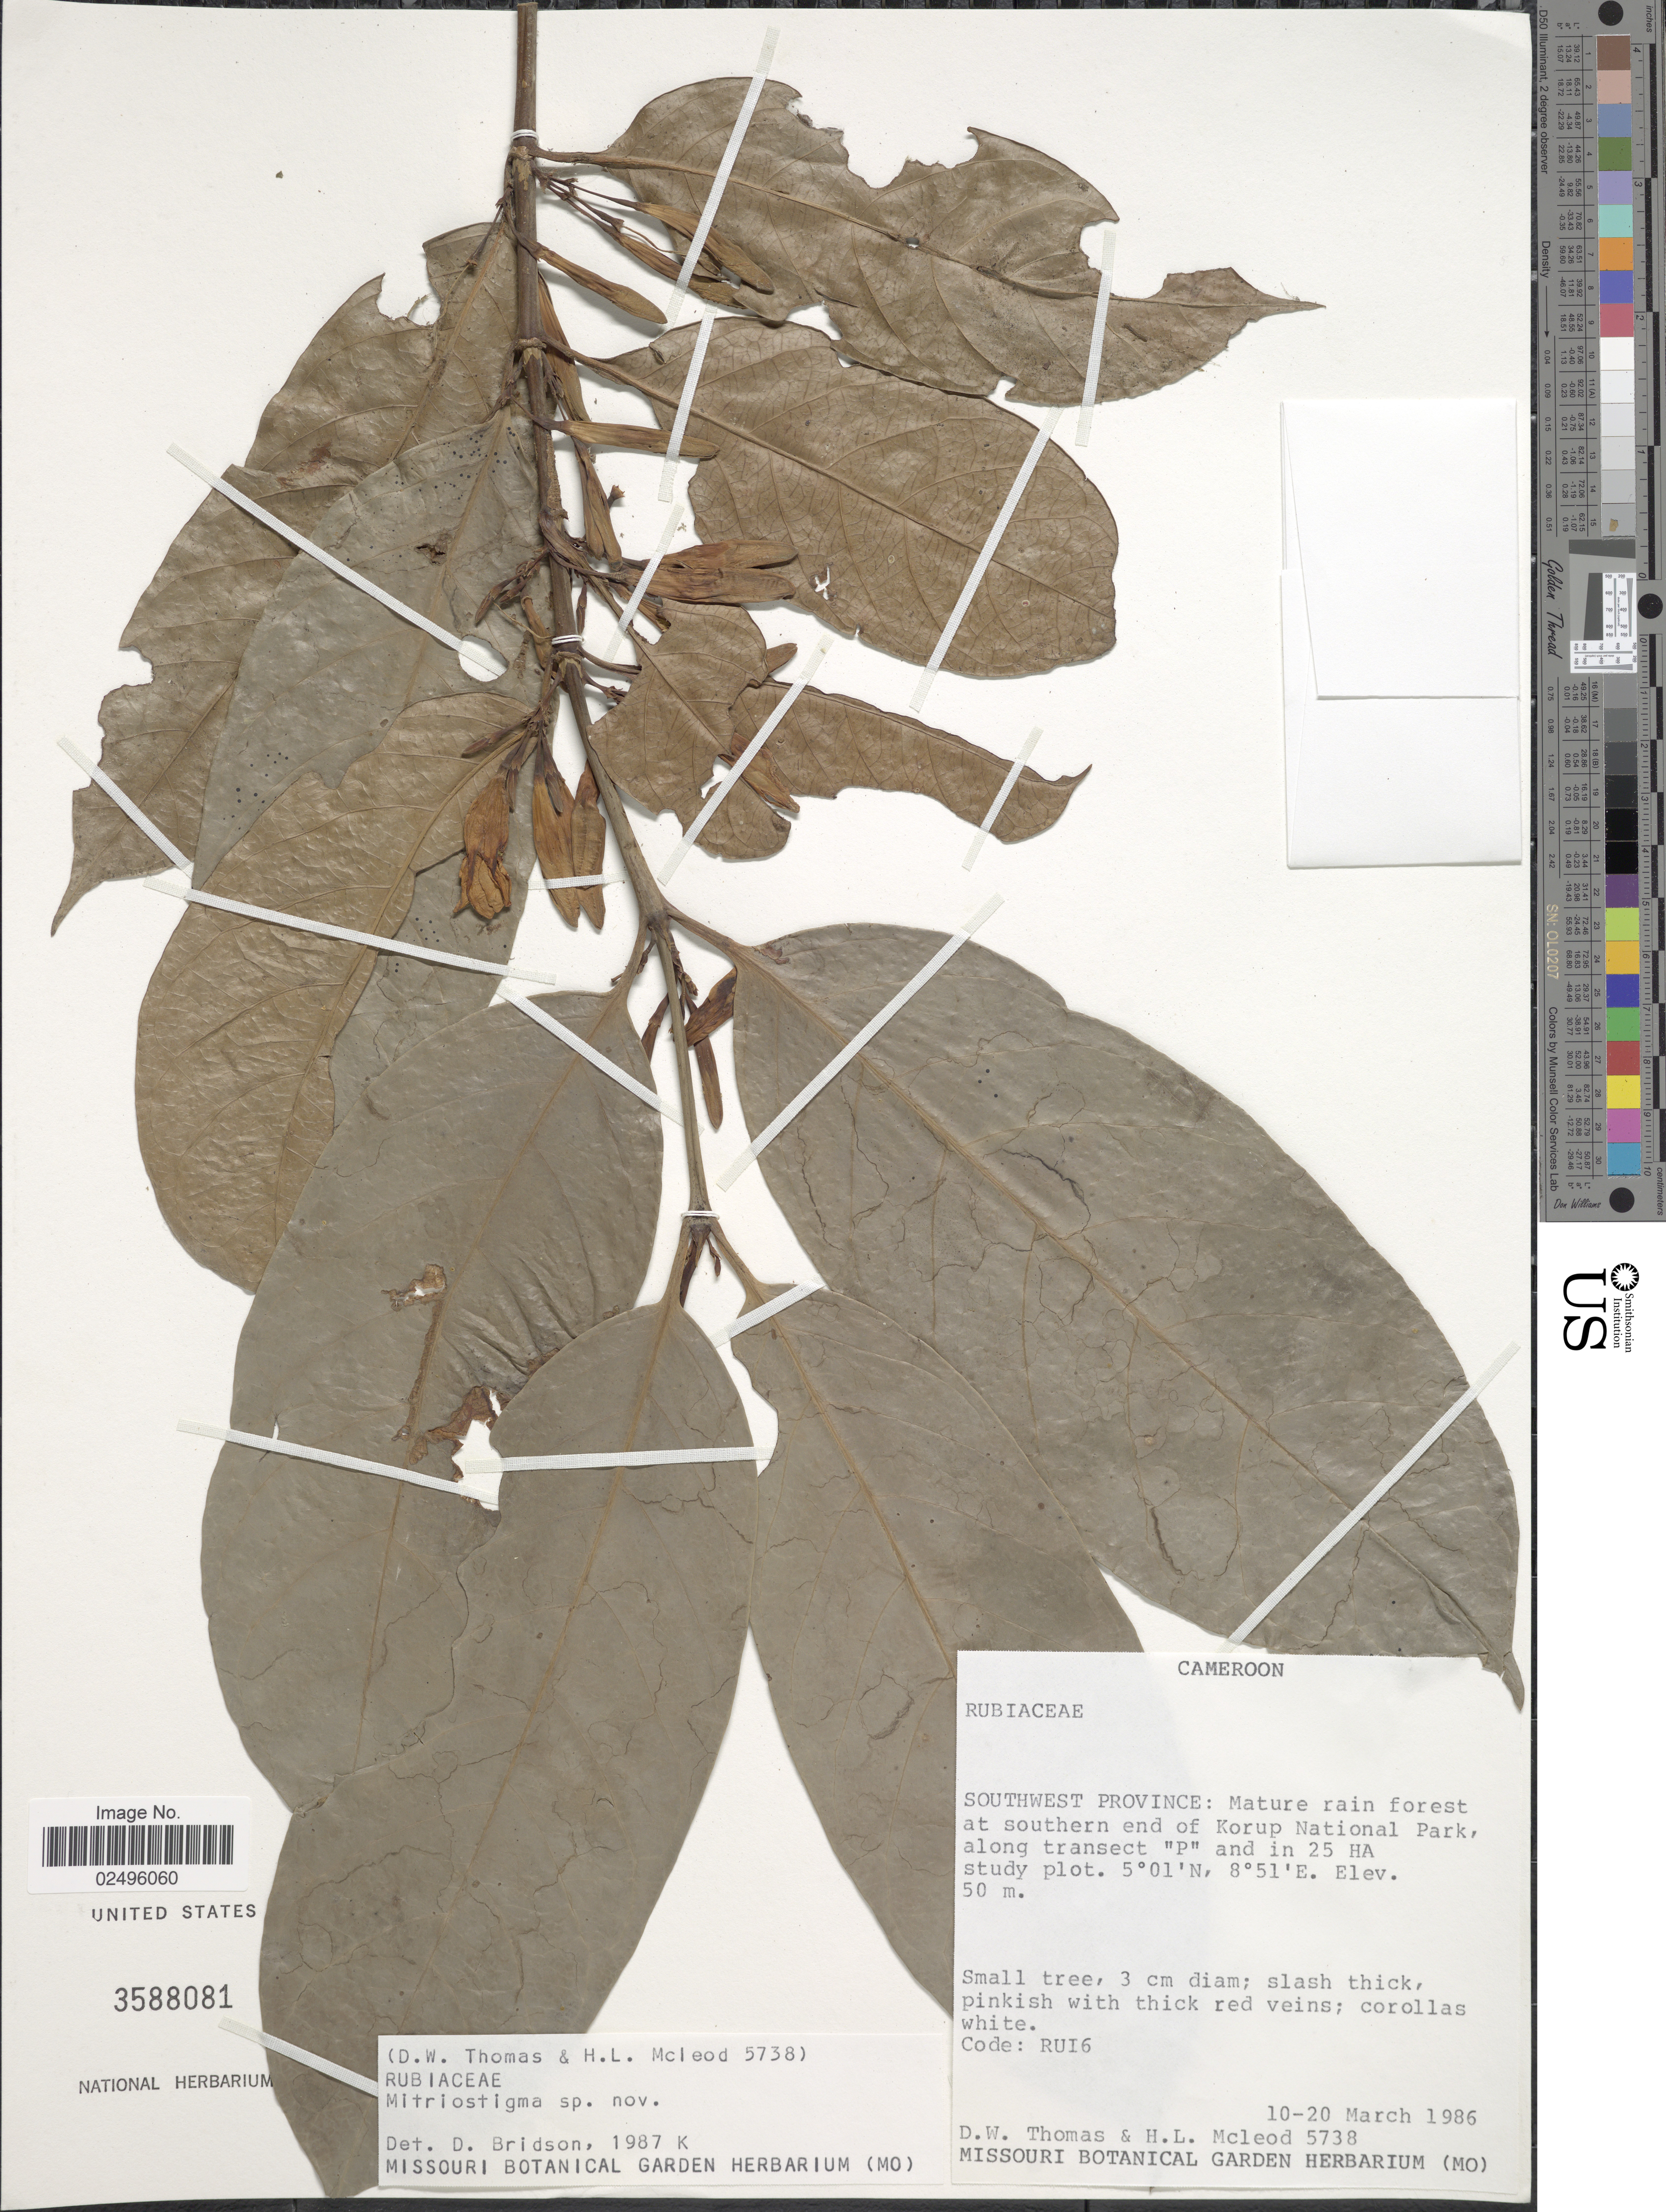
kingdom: Plantae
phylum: Tracheophyta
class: Magnoliopsida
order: Gentianales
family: Rubiaceae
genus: Mitriostigma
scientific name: Mitriostigma sp.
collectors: D. W. Thomas & H. Mcleod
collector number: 5738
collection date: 1986-03-10/1986-03-20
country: Cameroon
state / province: Sud-Ouest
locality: Southwest Province: Mature rain forest at southern end of Korup National Park, along transect 'P' and in 25 HA study plot.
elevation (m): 50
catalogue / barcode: US 3588081